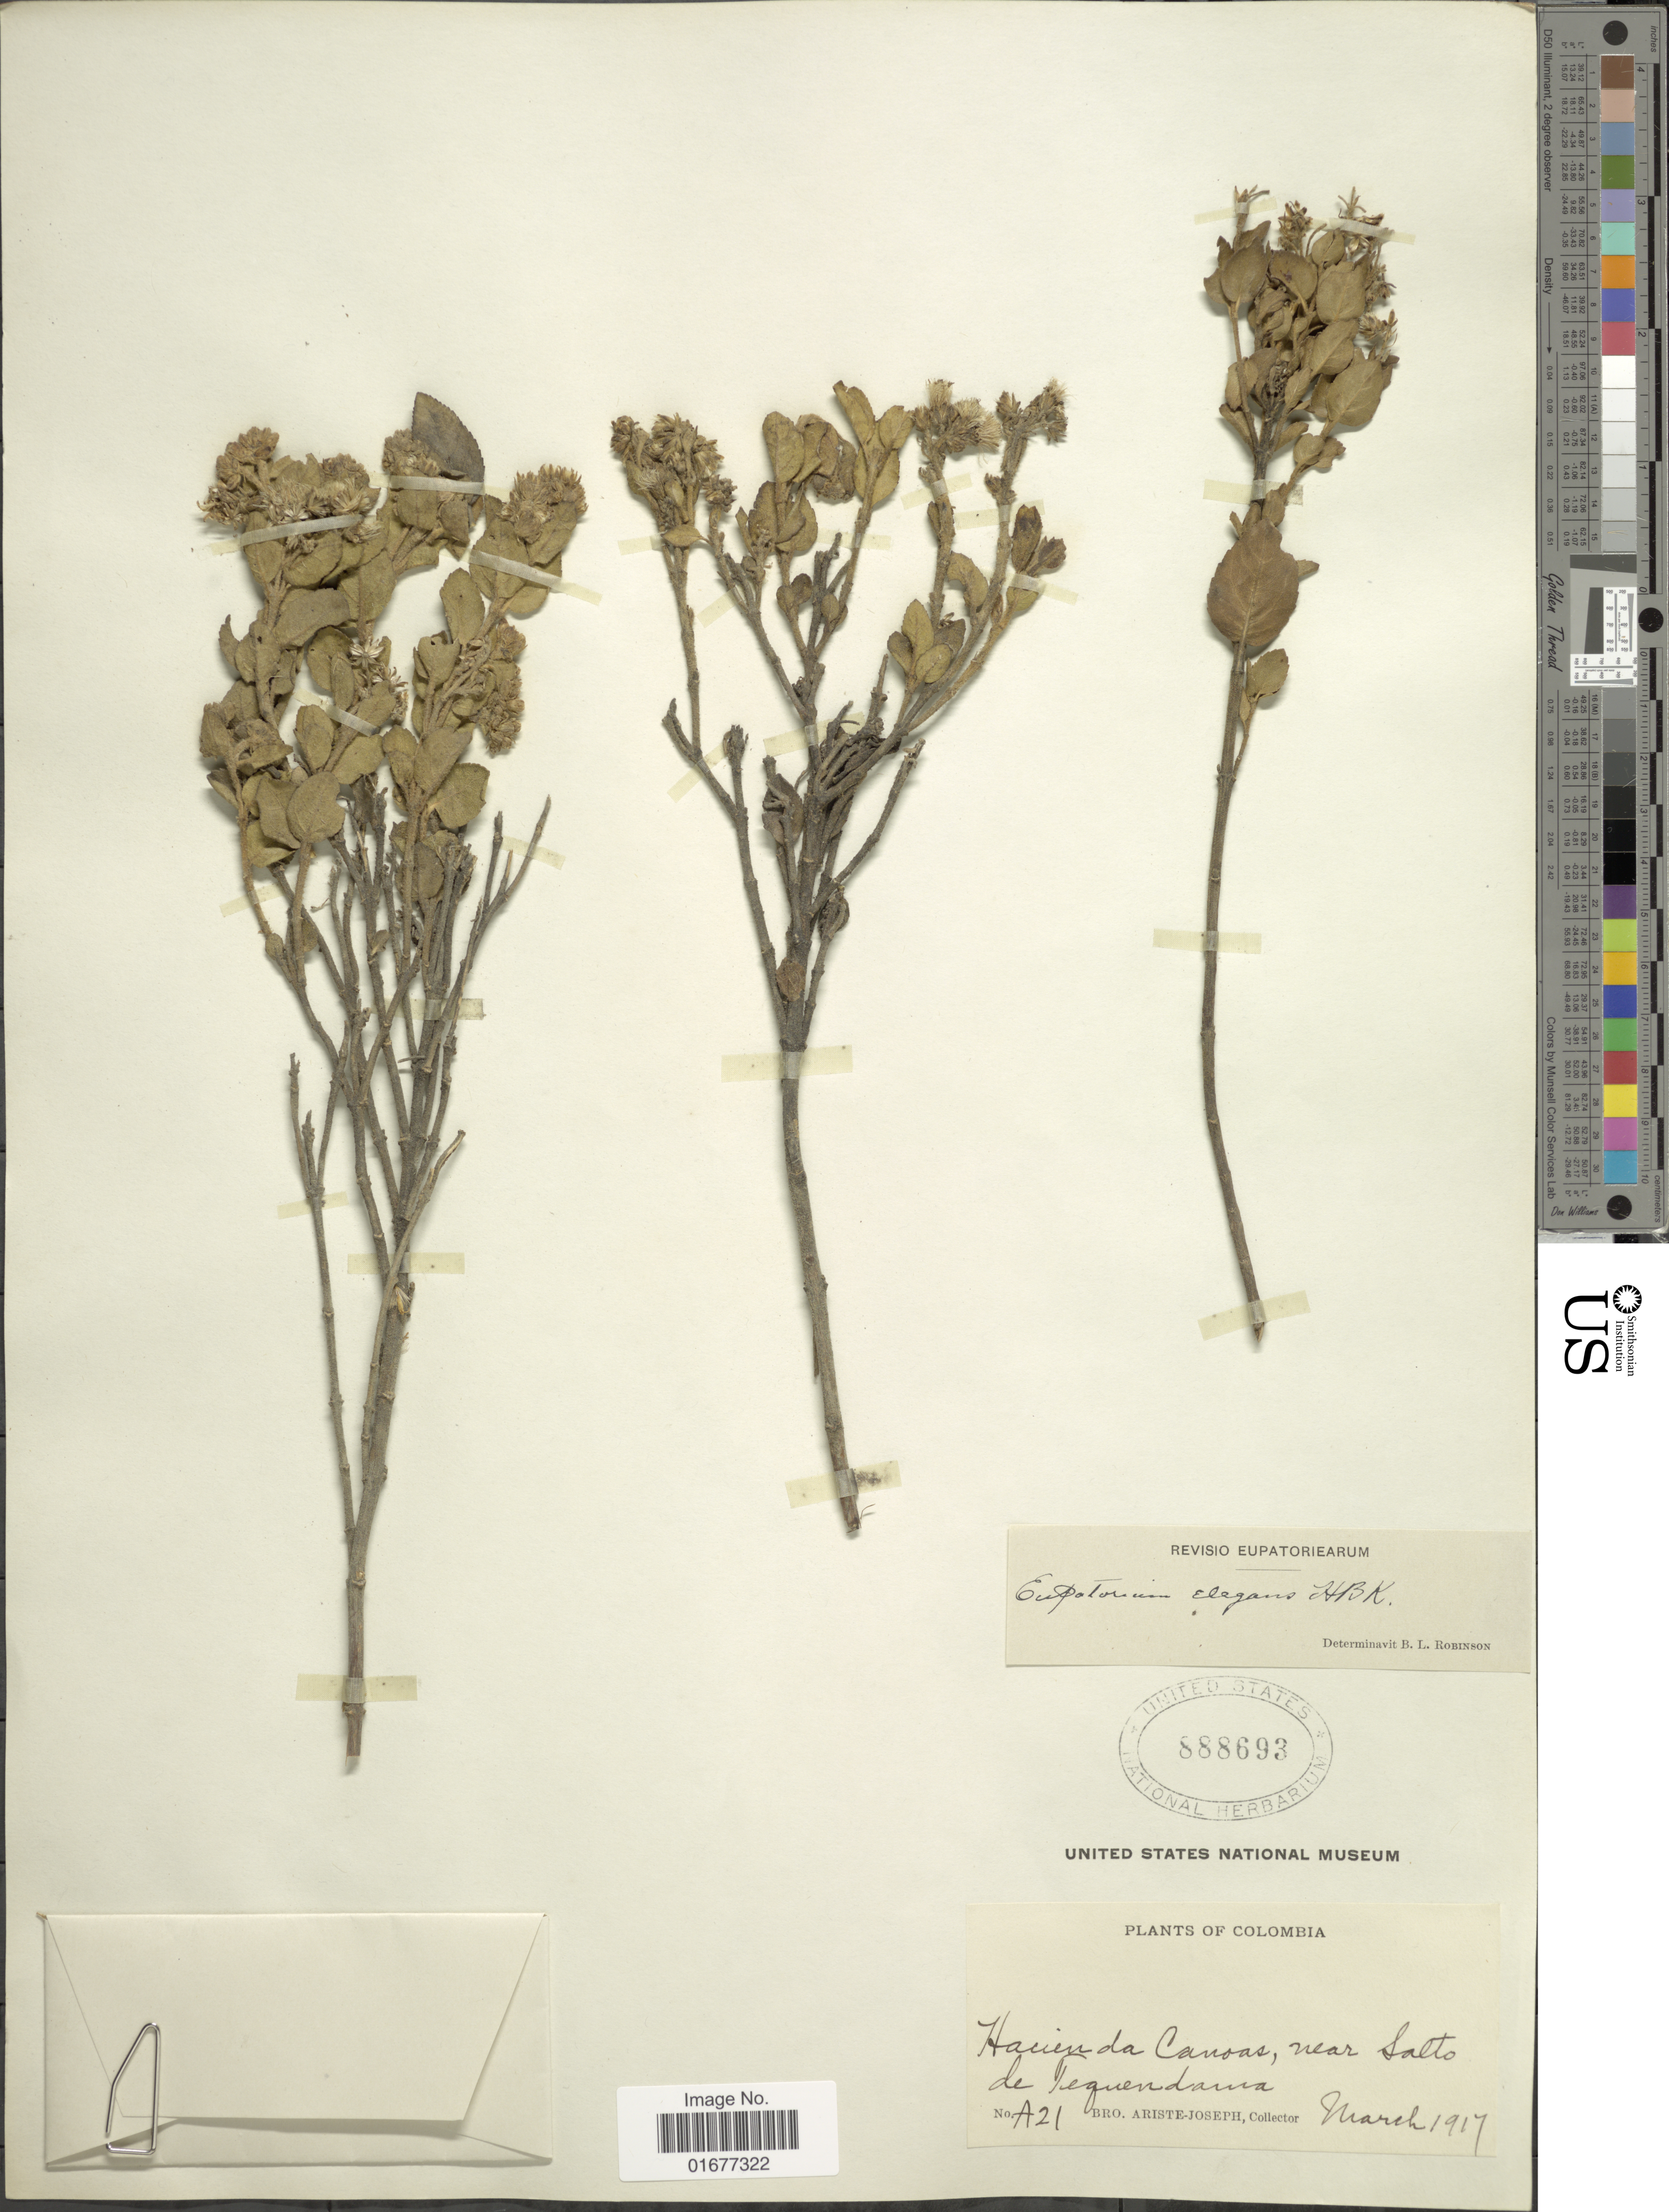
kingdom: Plantae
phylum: Tracheophyta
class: Magnoliopsida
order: Asterales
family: Asteraceae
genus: Ageratina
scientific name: Ageratina elegans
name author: (Kunth) R.M. King & H. Rob.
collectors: Bro. Ariste-Joseph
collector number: A21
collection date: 1917-03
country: Colombia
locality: Hacienda Canoas, near Salto de Tequendama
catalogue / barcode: US 888693